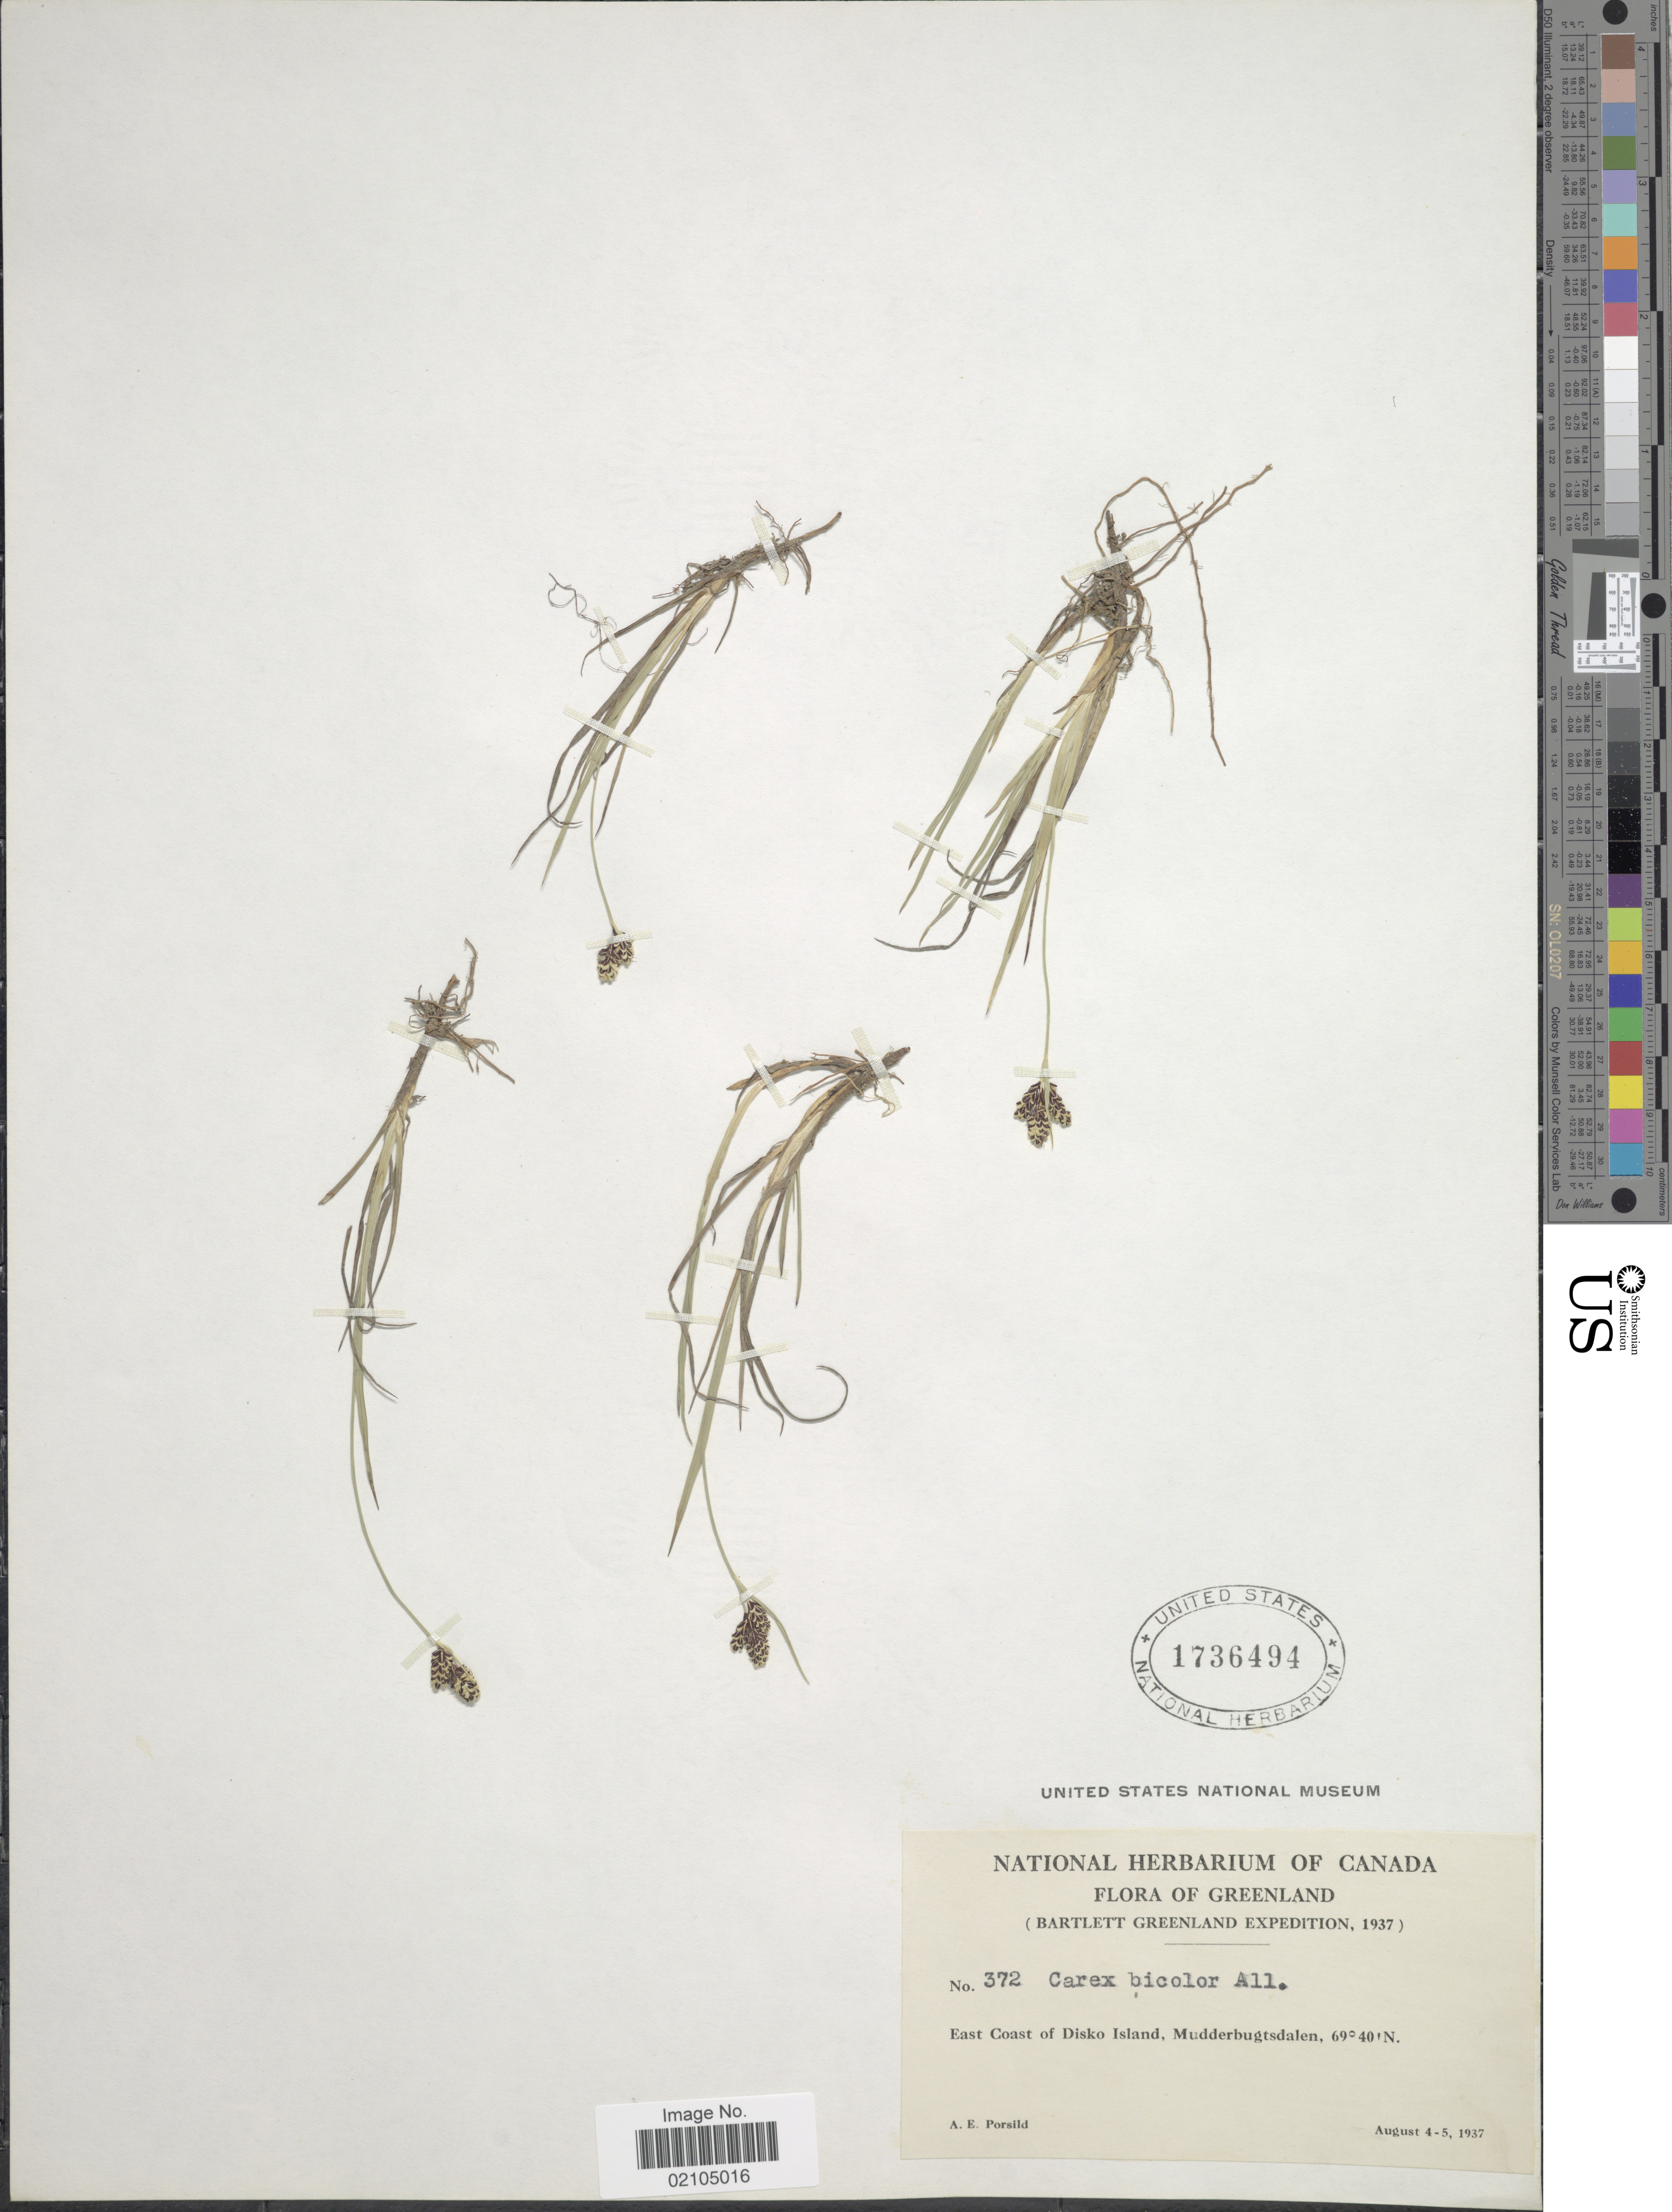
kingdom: Plantae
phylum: Tracheophyta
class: Liliopsida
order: Poales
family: Cyperaceae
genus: Carex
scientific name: Carex bicolor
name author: Bellardi ex All.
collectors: A. E. Porsild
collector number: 372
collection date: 1937-08-04/1937-08-05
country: Greenland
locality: East coast of Disko Island, Mudderbugtsdalen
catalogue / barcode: US 1736494